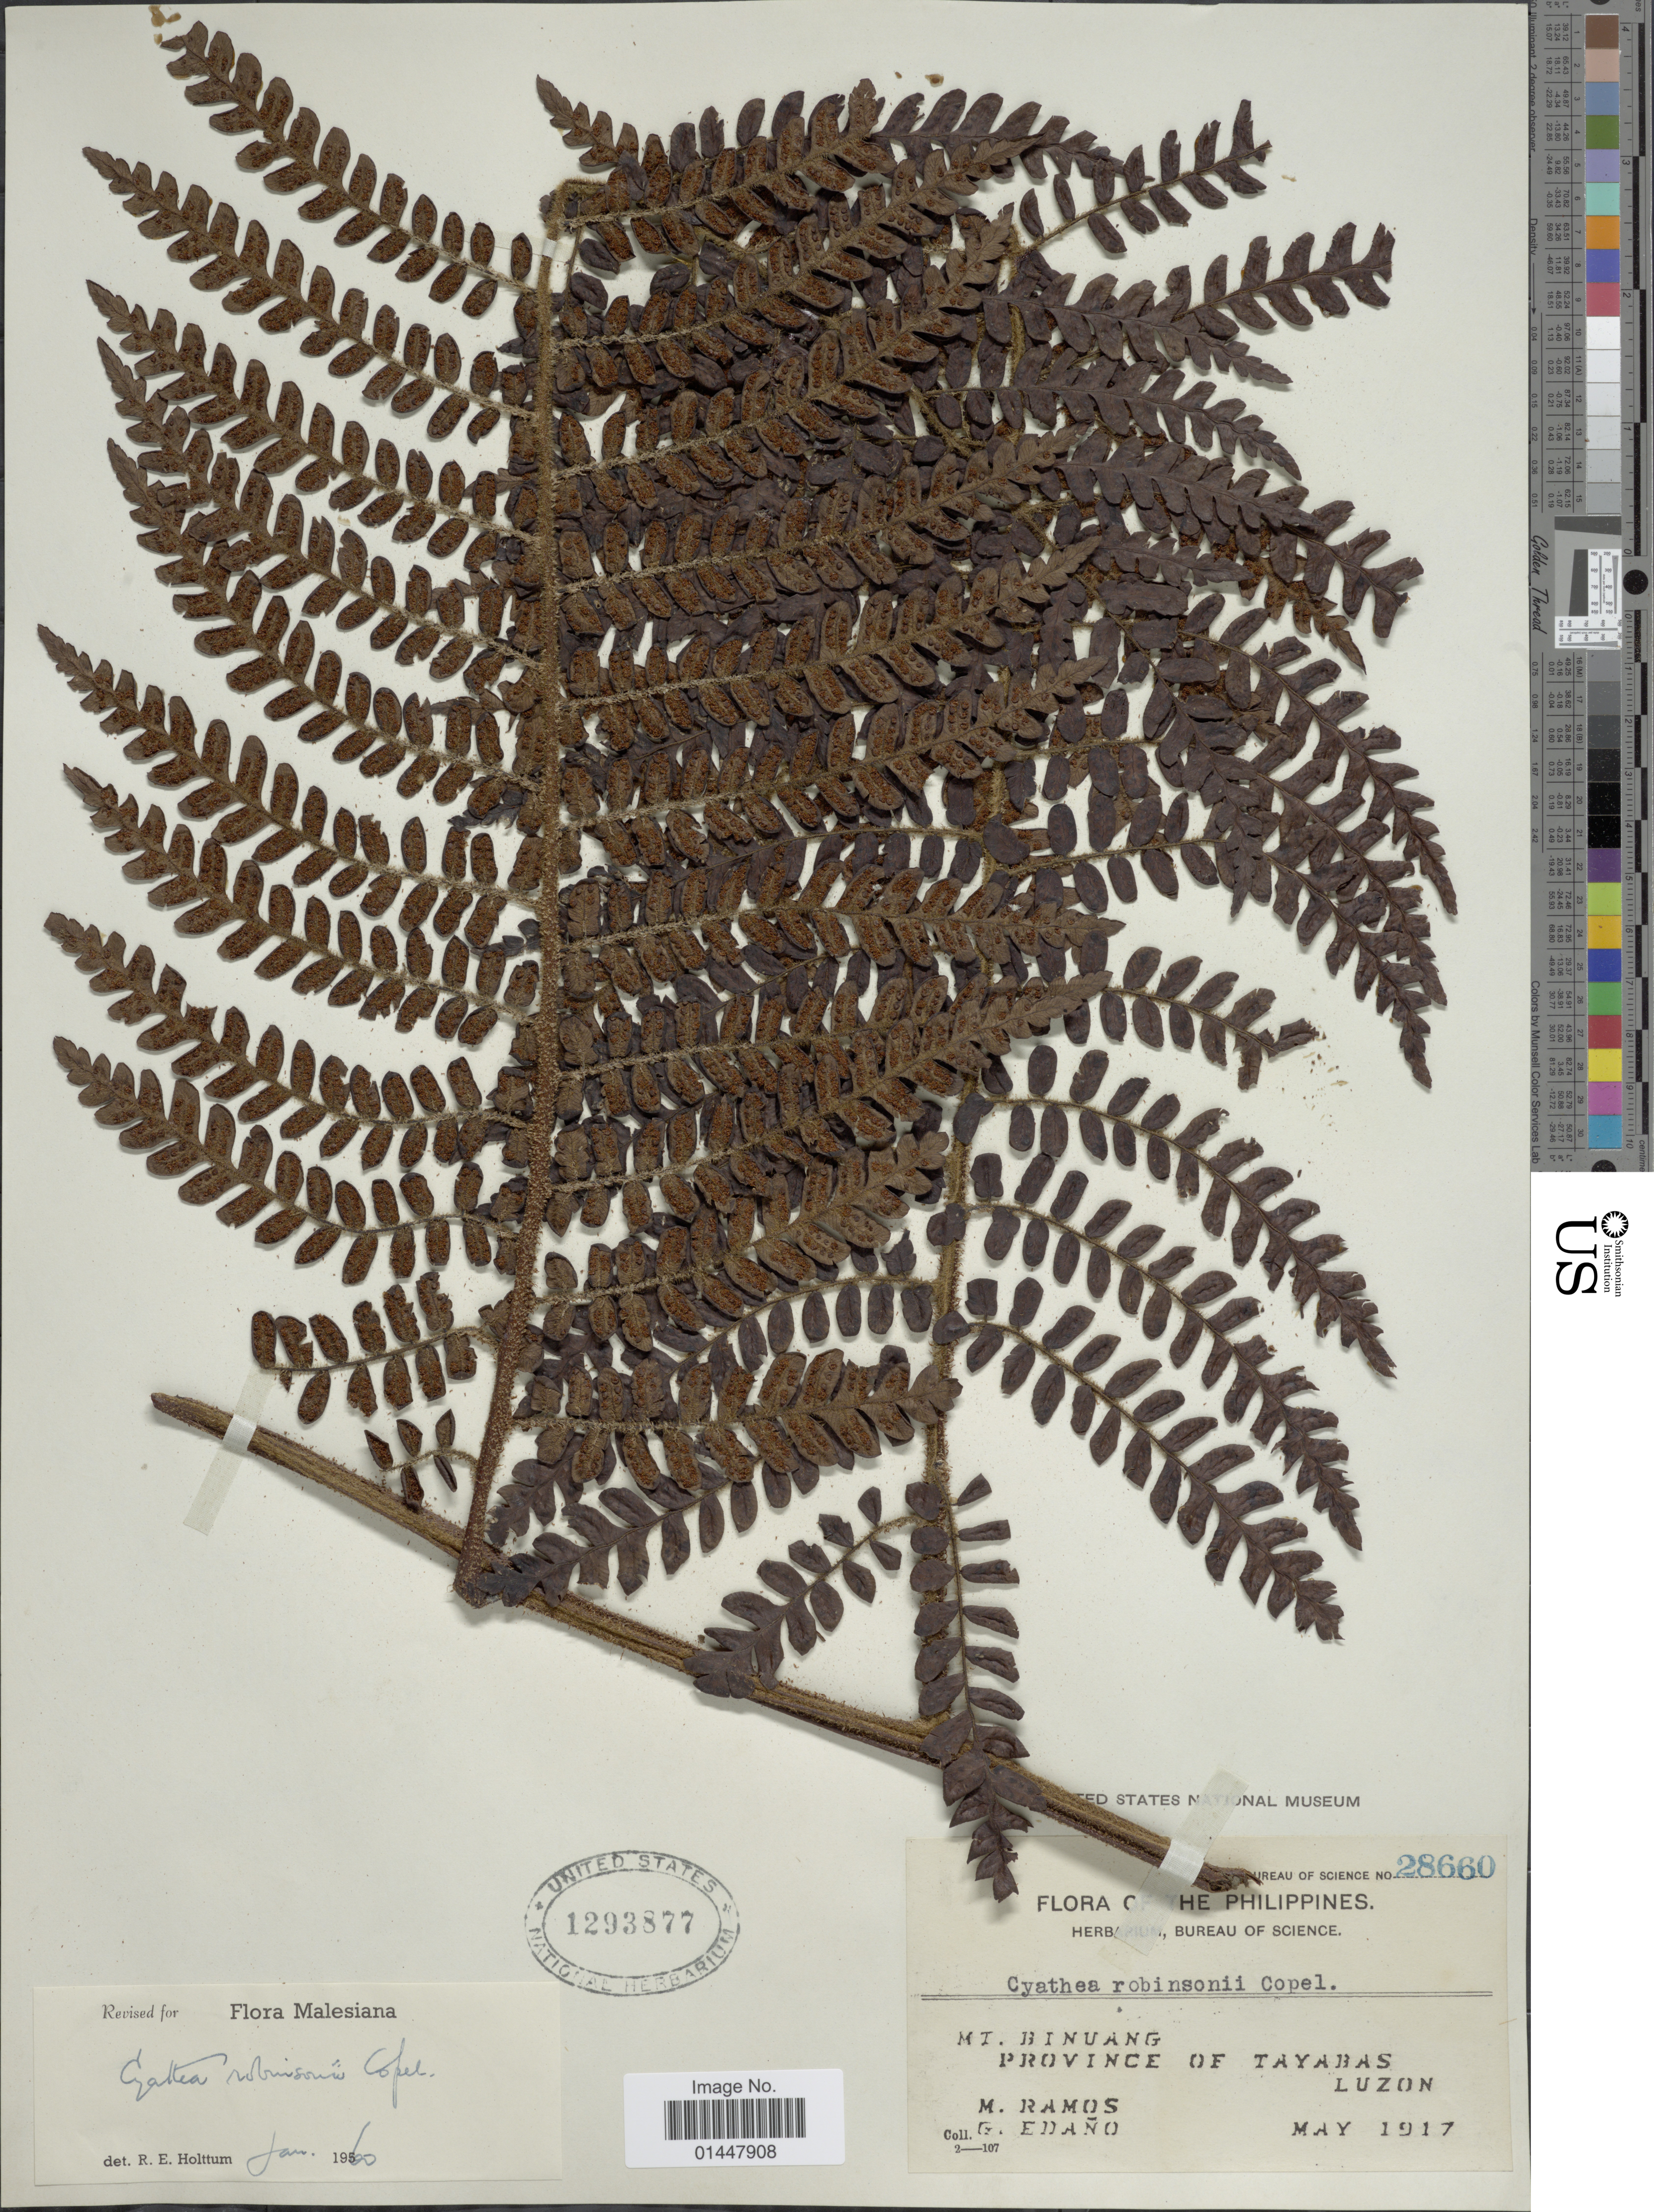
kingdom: Plantae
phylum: Tracheophyta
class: Polypodiopsida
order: Cyatheales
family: Cyatheaceae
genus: Sphaeropteris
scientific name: Sphaeropteris robinsonii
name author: (Copel.) R.M. Tryon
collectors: M. Ramos & G. Edaño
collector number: Bureau of Science 28660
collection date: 1917-05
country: Philippines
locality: Mt. Binuang, Province of Tayabas Luzon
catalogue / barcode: US 1293877